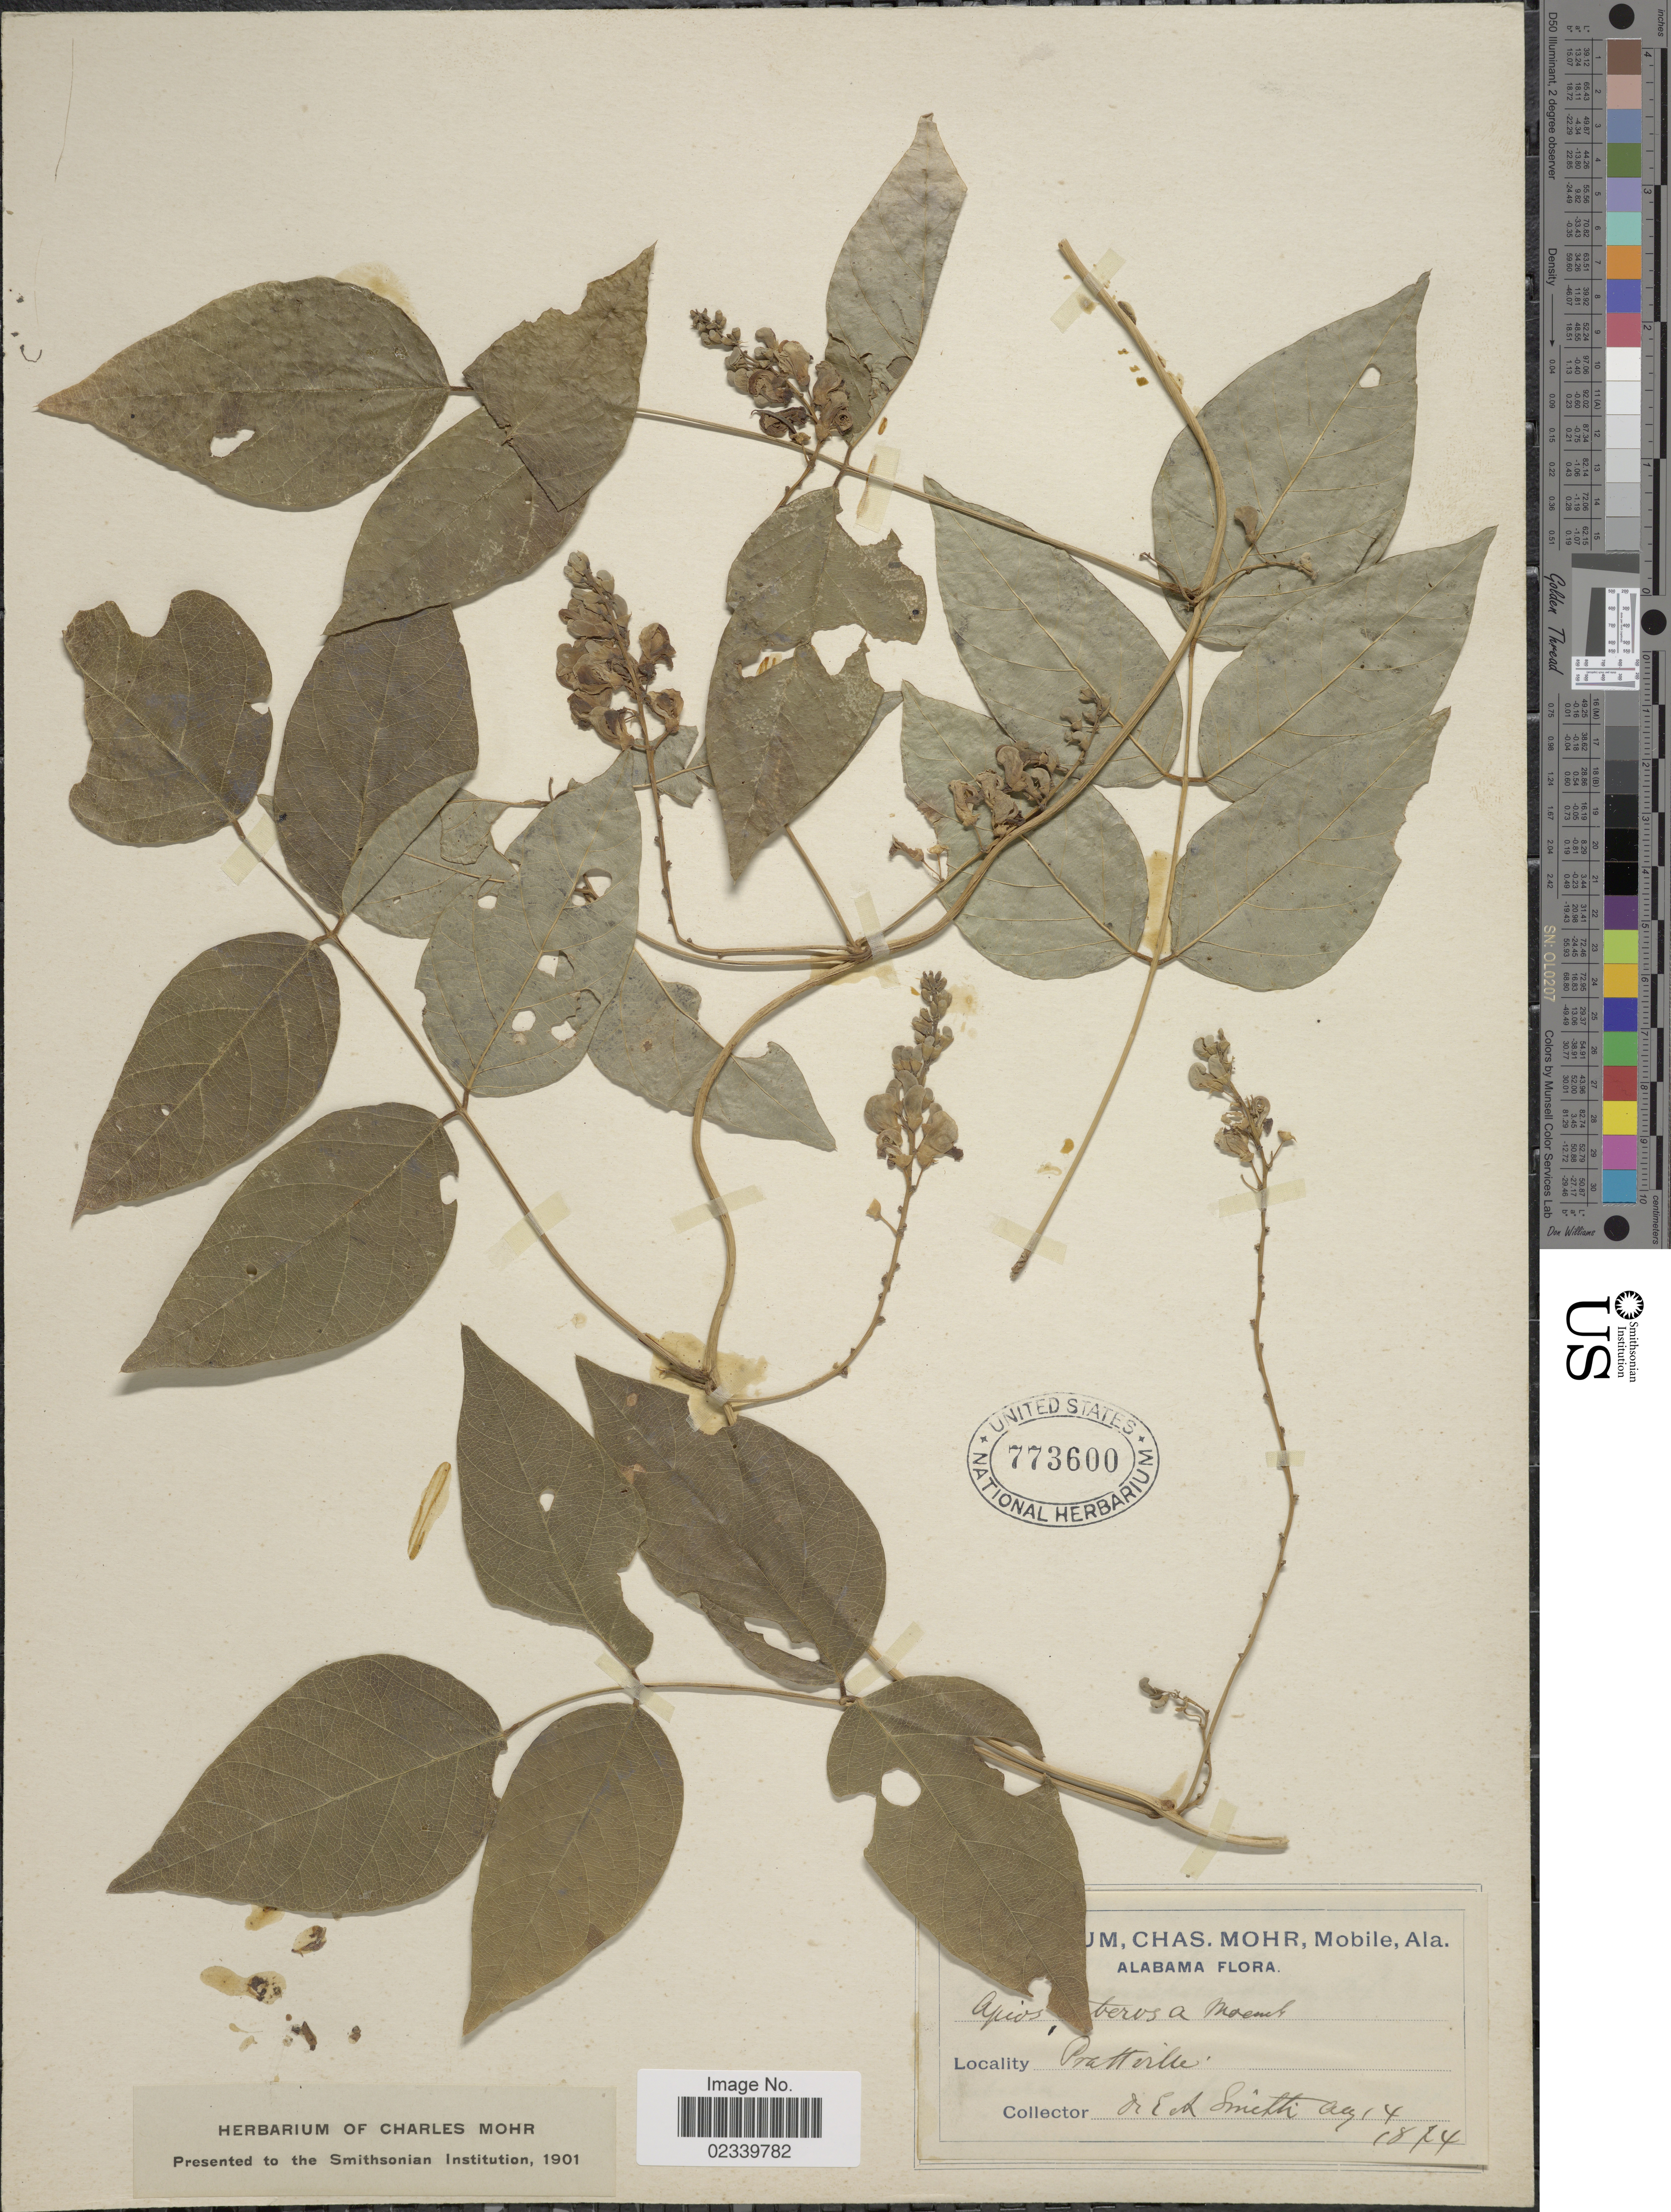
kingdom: Plantae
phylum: Tracheophyta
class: Magnoliopsida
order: Fabales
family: Fabaceae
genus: Apios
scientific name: Apios americana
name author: Medik.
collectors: E. A. Smith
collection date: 1874-08-14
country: United States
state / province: Alabama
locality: Prattville.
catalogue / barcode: US 773600